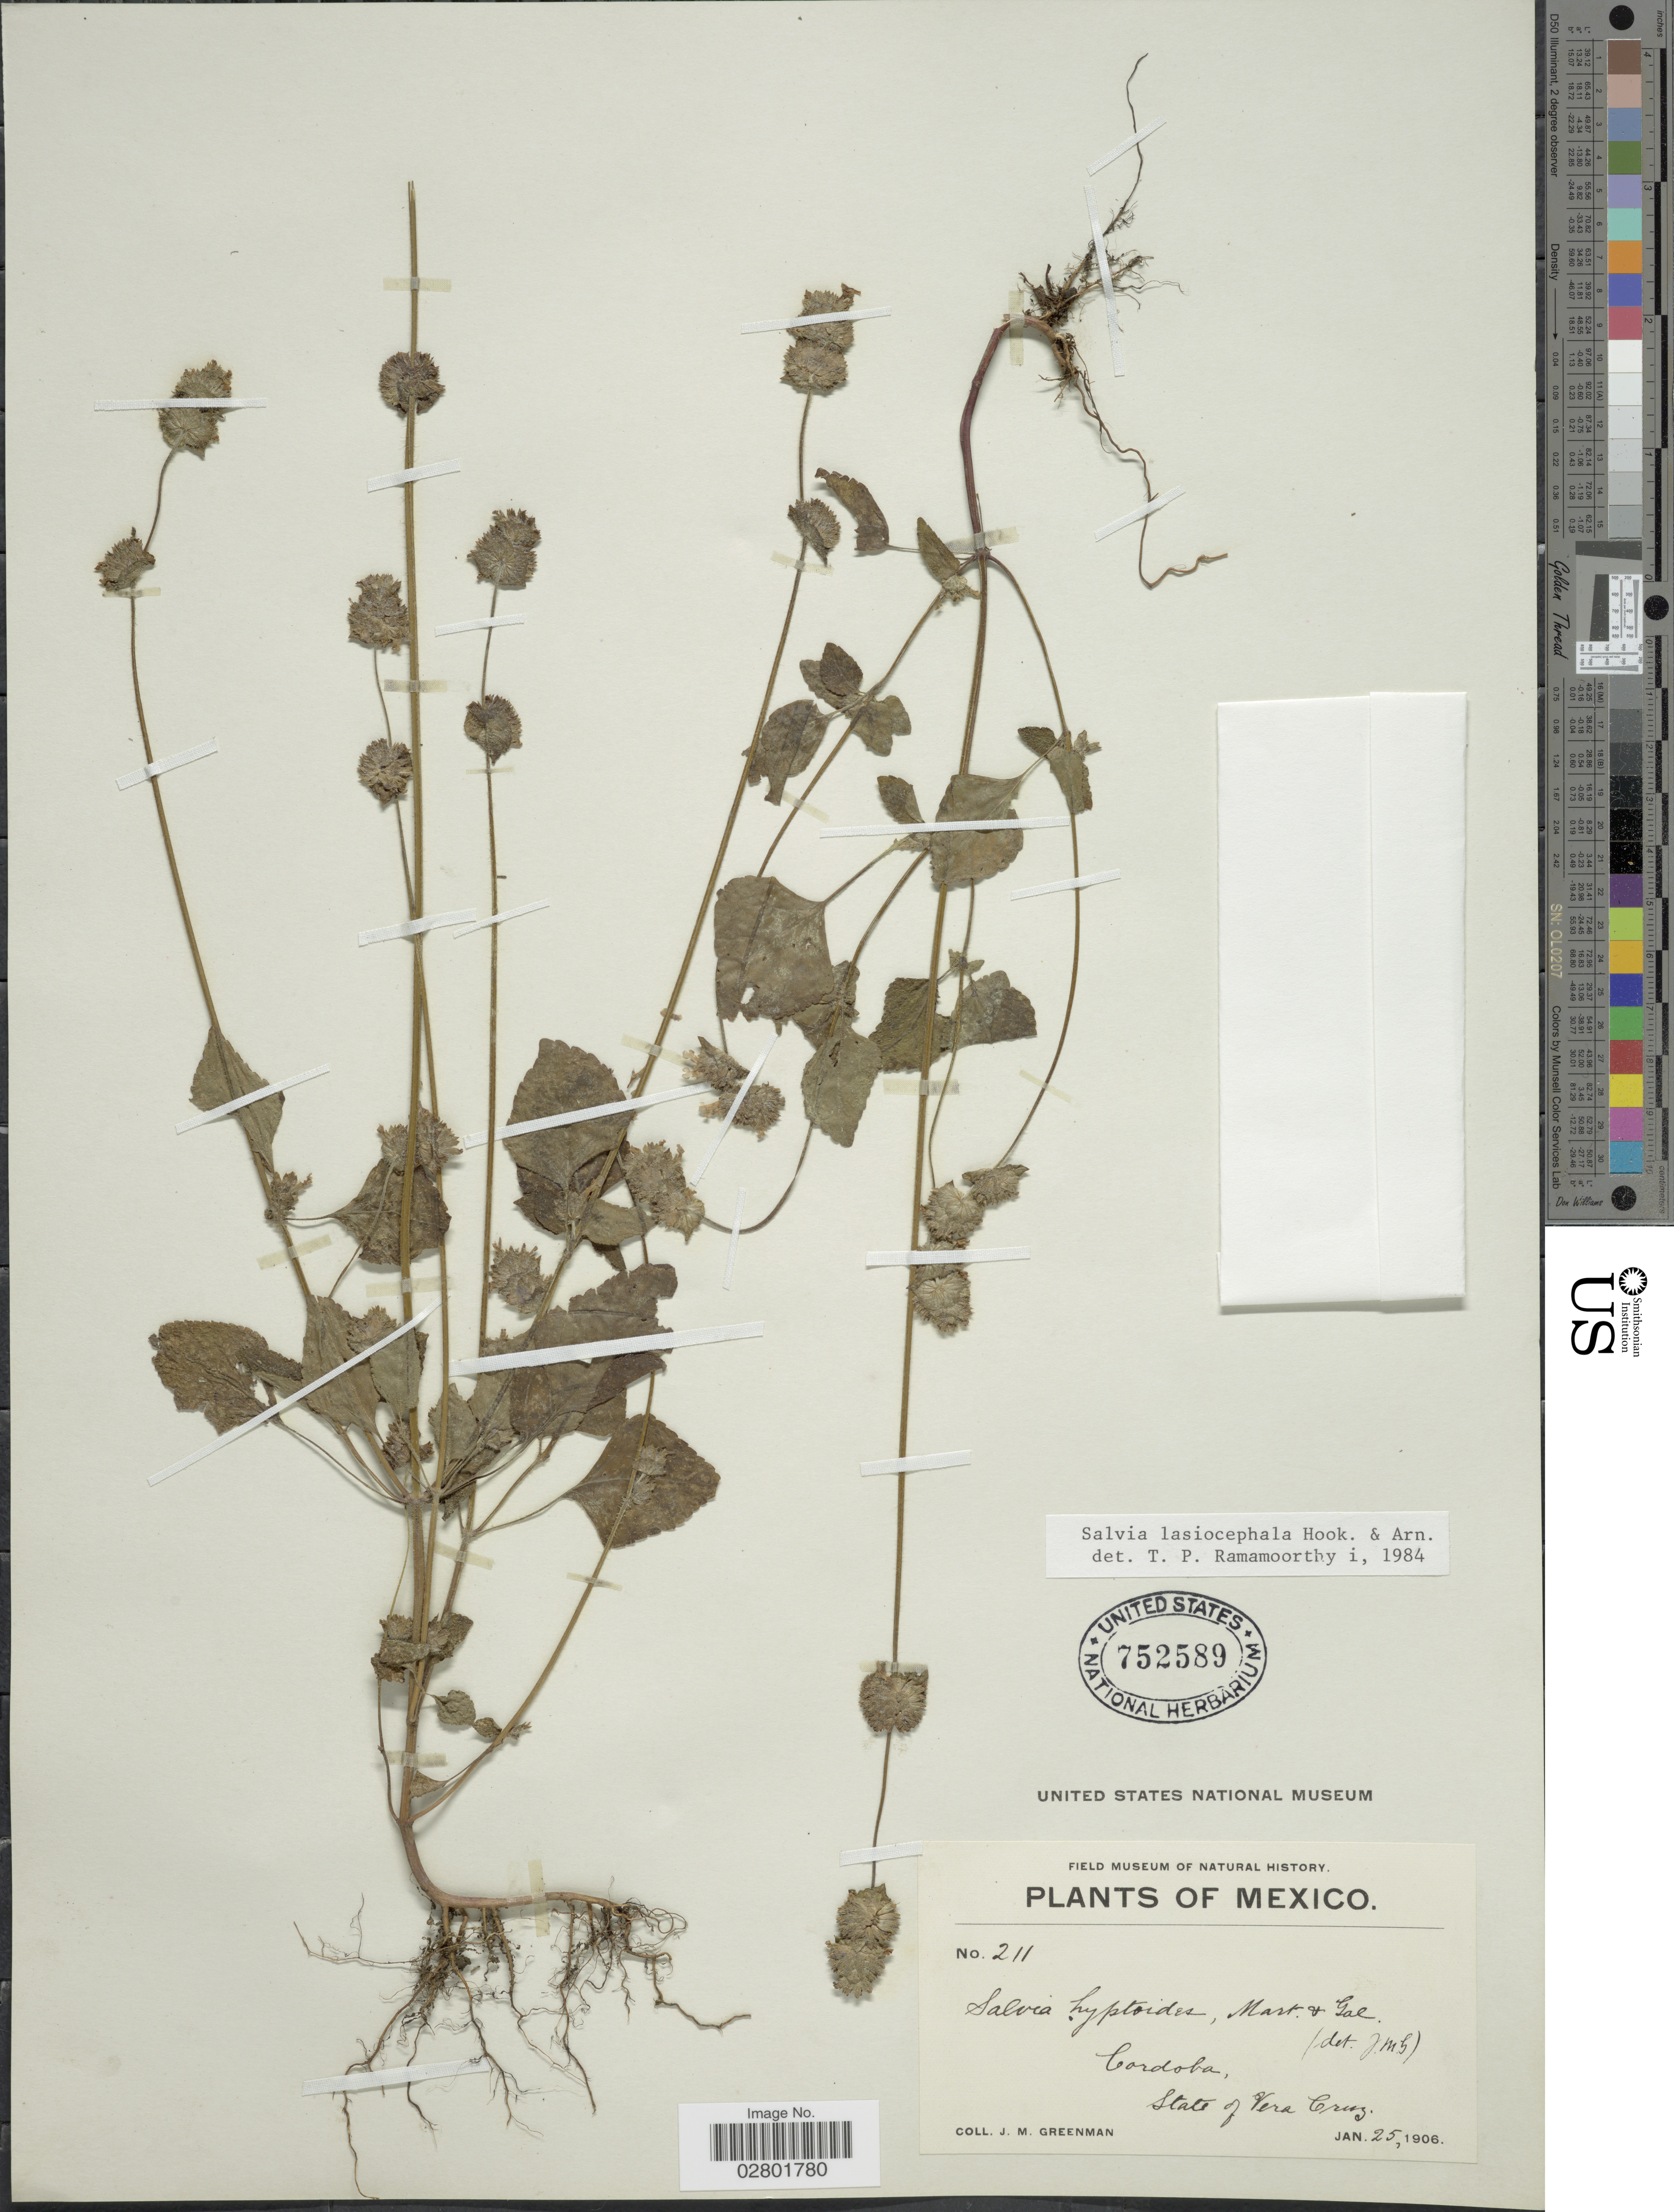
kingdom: Plantae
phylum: Tracheophyta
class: Magnoliopsida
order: Lamiales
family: Lamiaceae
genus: Salvia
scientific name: Salvia lasiocephala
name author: Hook. & Arn.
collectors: J. M. Greenman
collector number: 211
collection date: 1906-01-25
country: Mexico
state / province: Veracruz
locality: Cordoba. State of Vera Cruz.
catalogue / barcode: US 752589